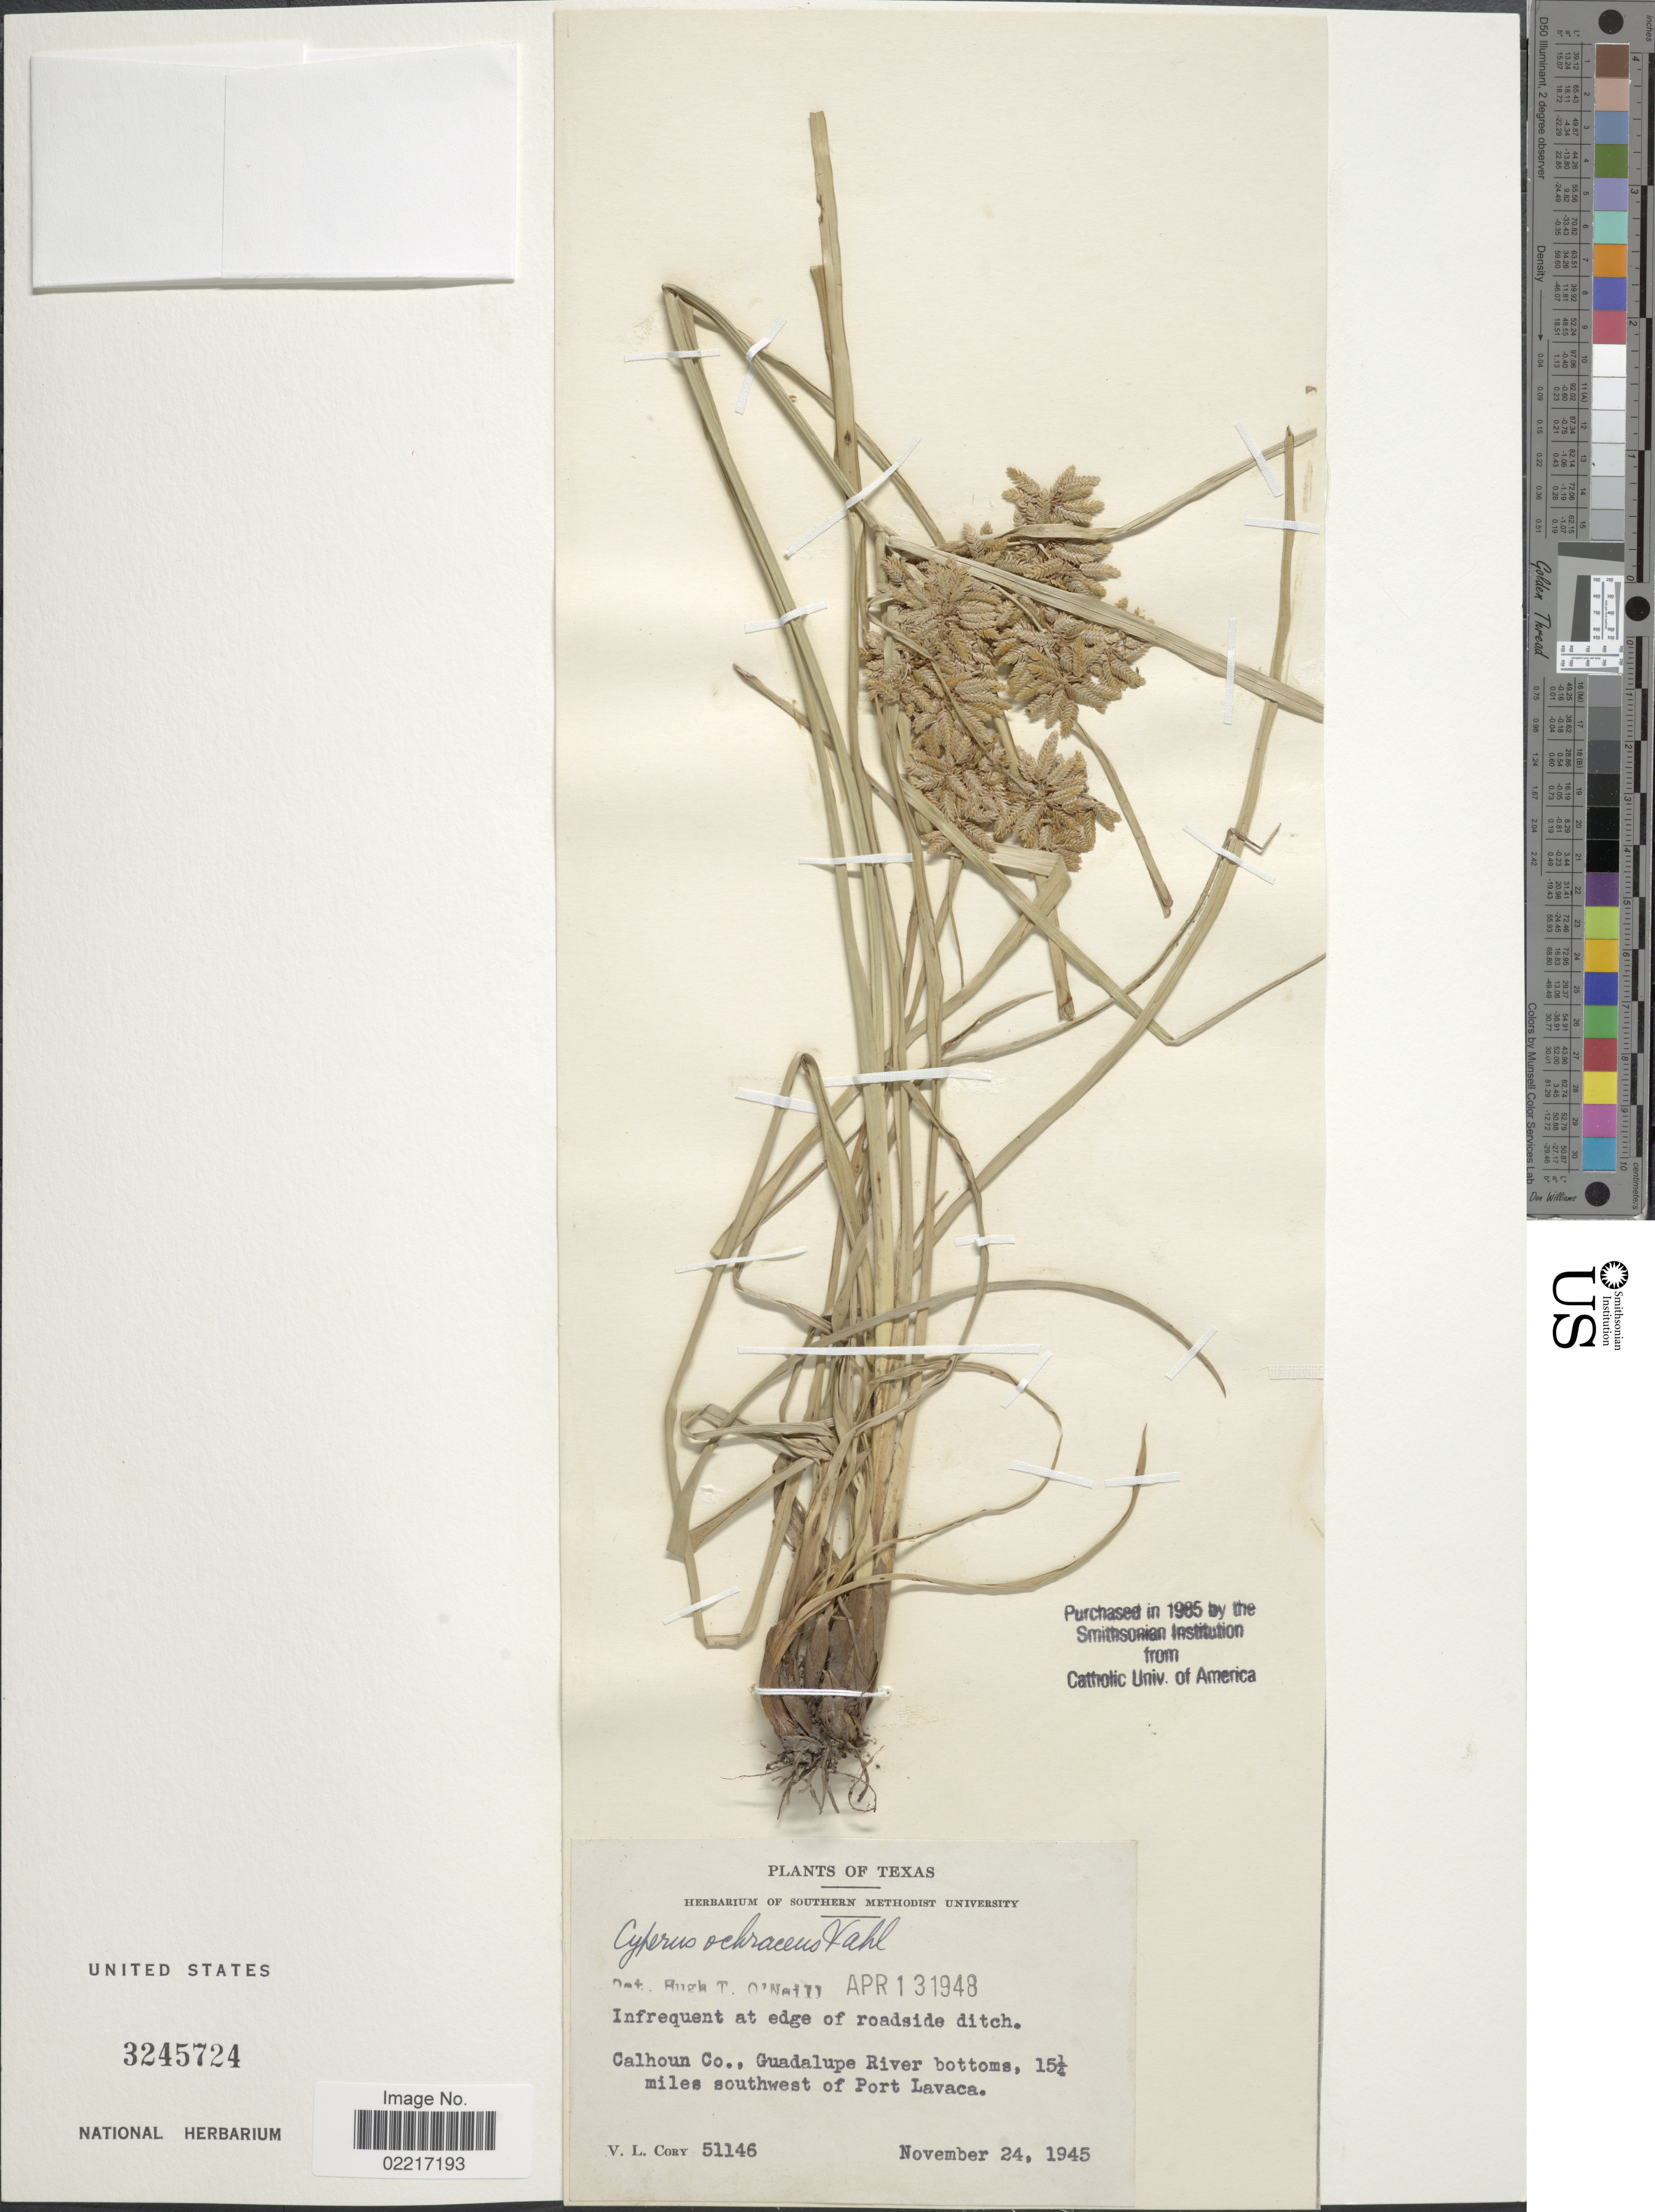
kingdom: Plantae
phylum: Tracheophyta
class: Liliopsida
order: Poales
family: Cyperaceae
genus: Cyperus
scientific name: Cyperus ochraceus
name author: Vahl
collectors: V. Cory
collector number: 51146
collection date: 1945-11-24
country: United States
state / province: Texas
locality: Infrequent at edge of roadside ditch, Calhoun Co., Gaudalupe River bottoms, 15 1/4 miles southwest of Port Lavaca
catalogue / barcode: US 3245724